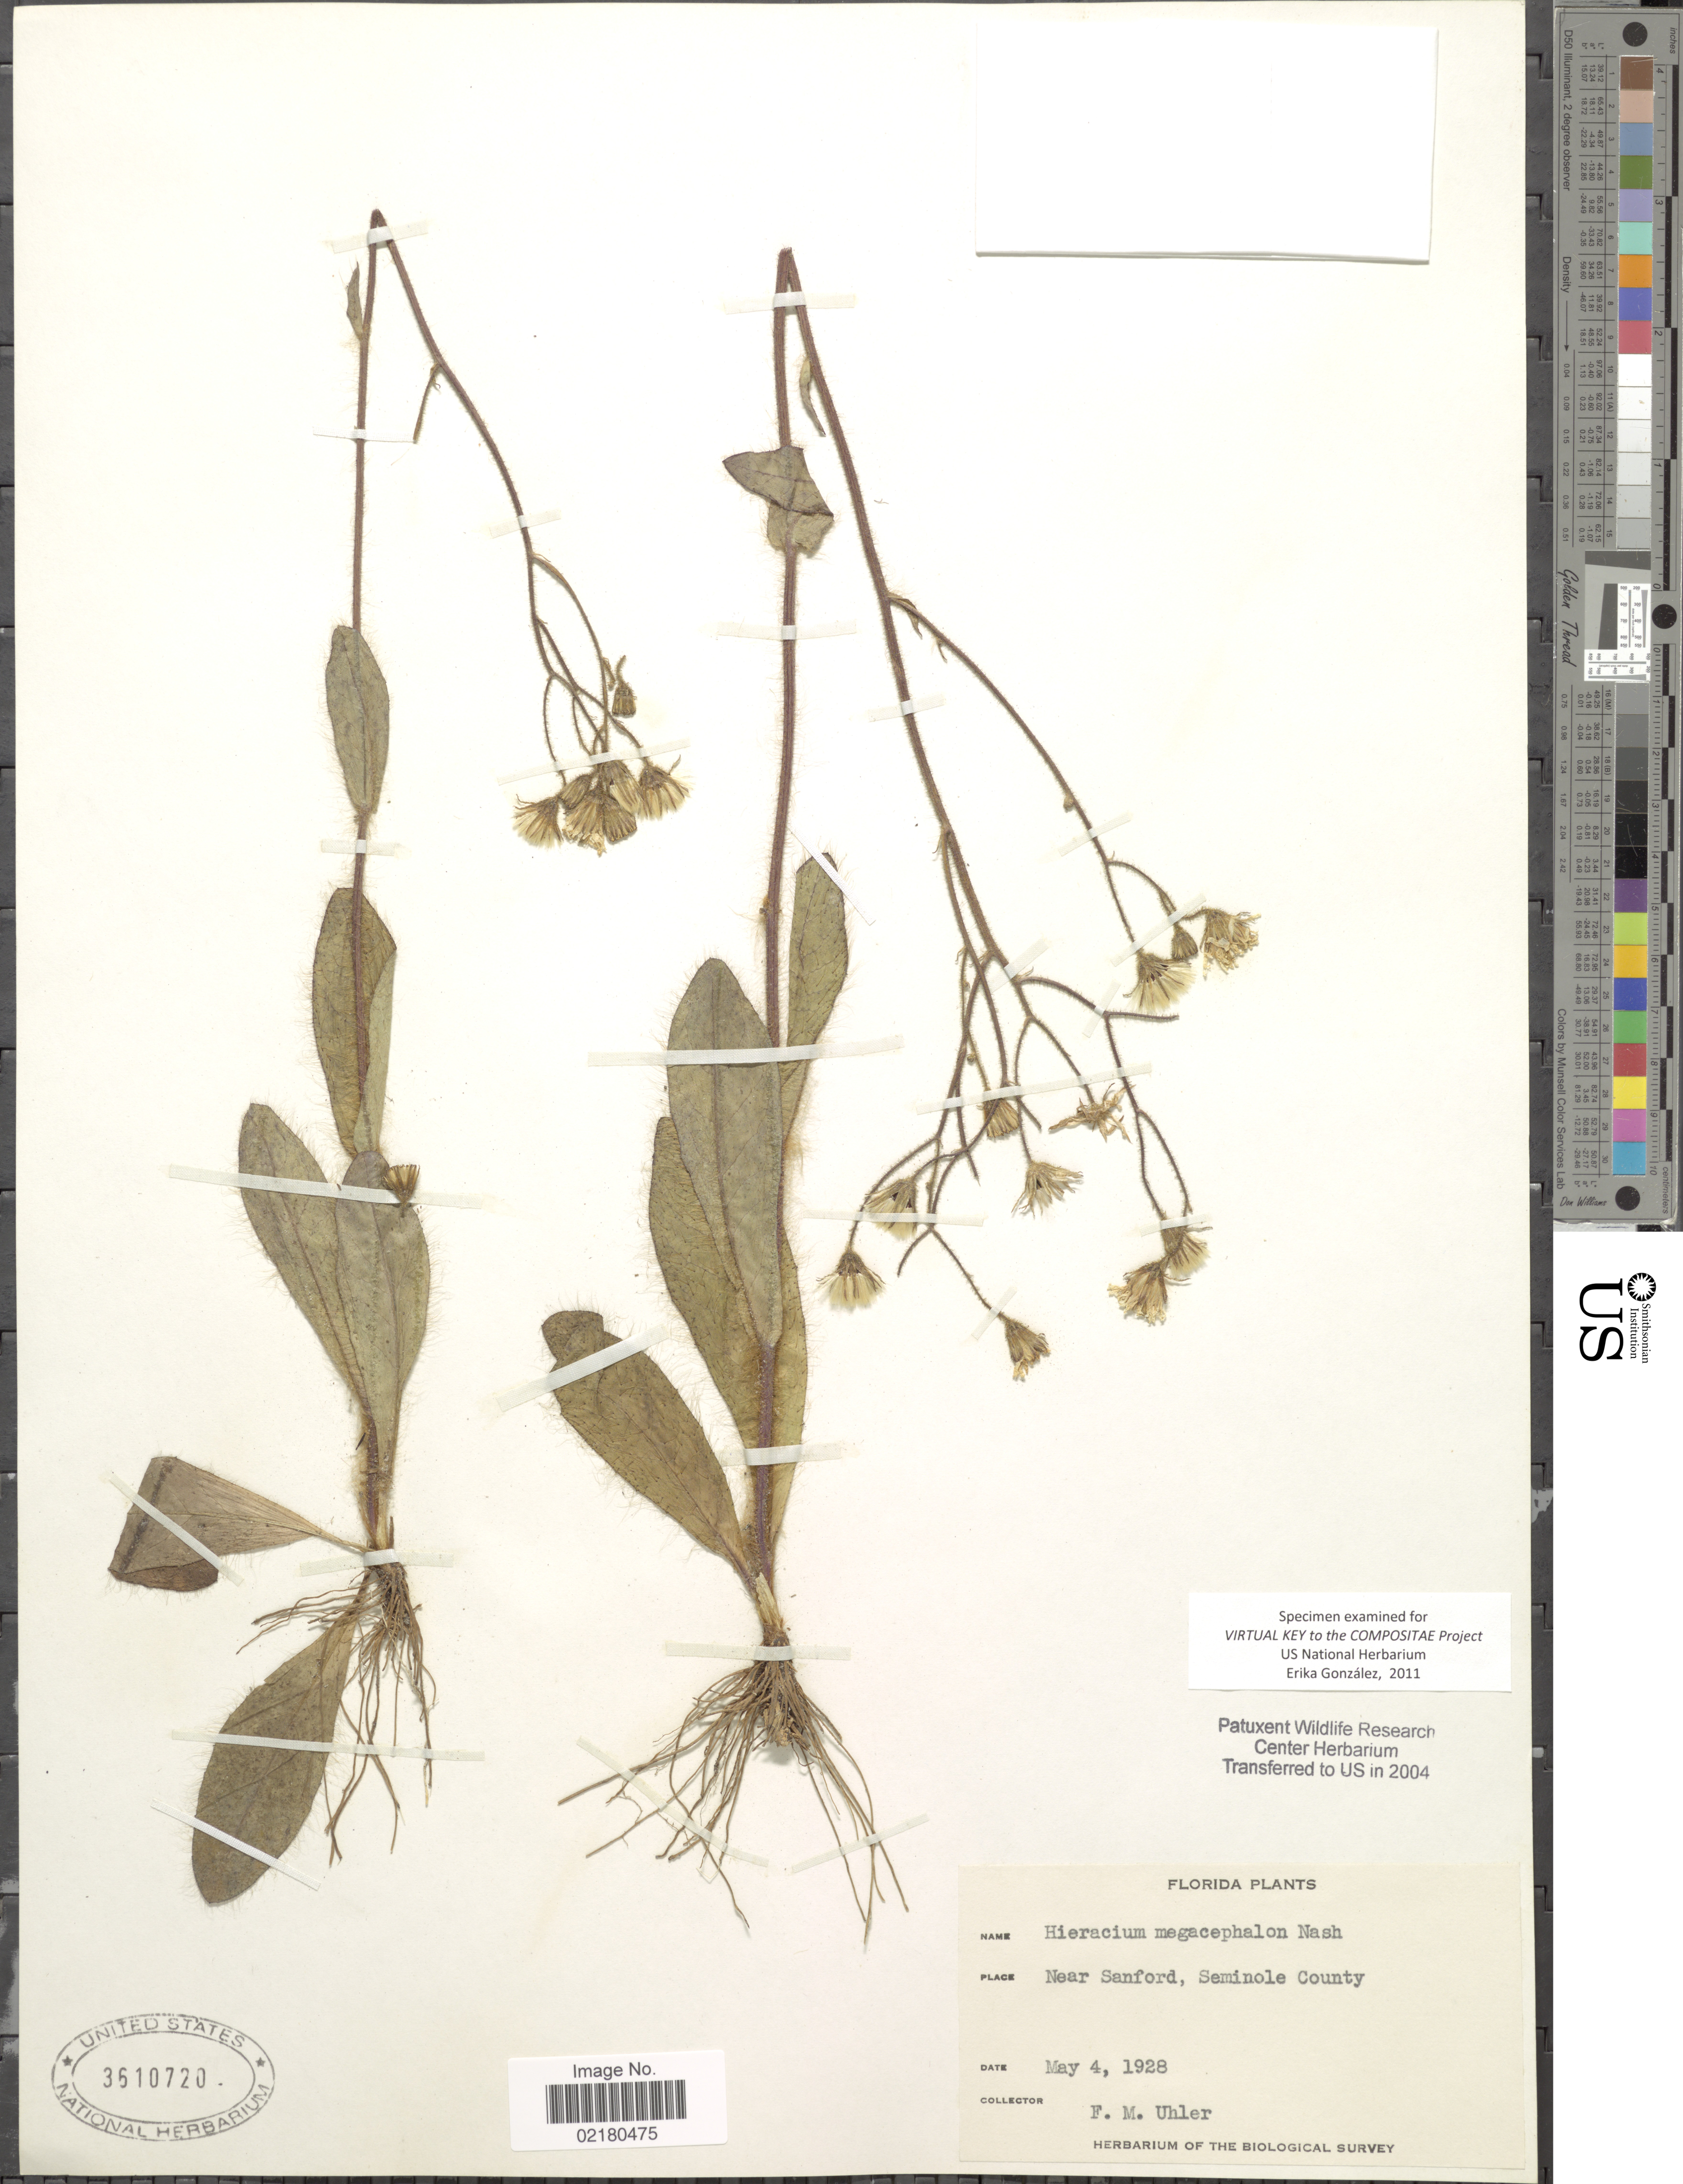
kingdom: Plantae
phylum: Tracheophyta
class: Magnoliopsida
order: Asterales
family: Asteraceae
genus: Hieracium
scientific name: Hieracium megacephalon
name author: Nash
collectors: F. M. Uhler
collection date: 1928-05-04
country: United States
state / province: Florida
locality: Near Sanford, Seminole County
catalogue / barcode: US 3510720